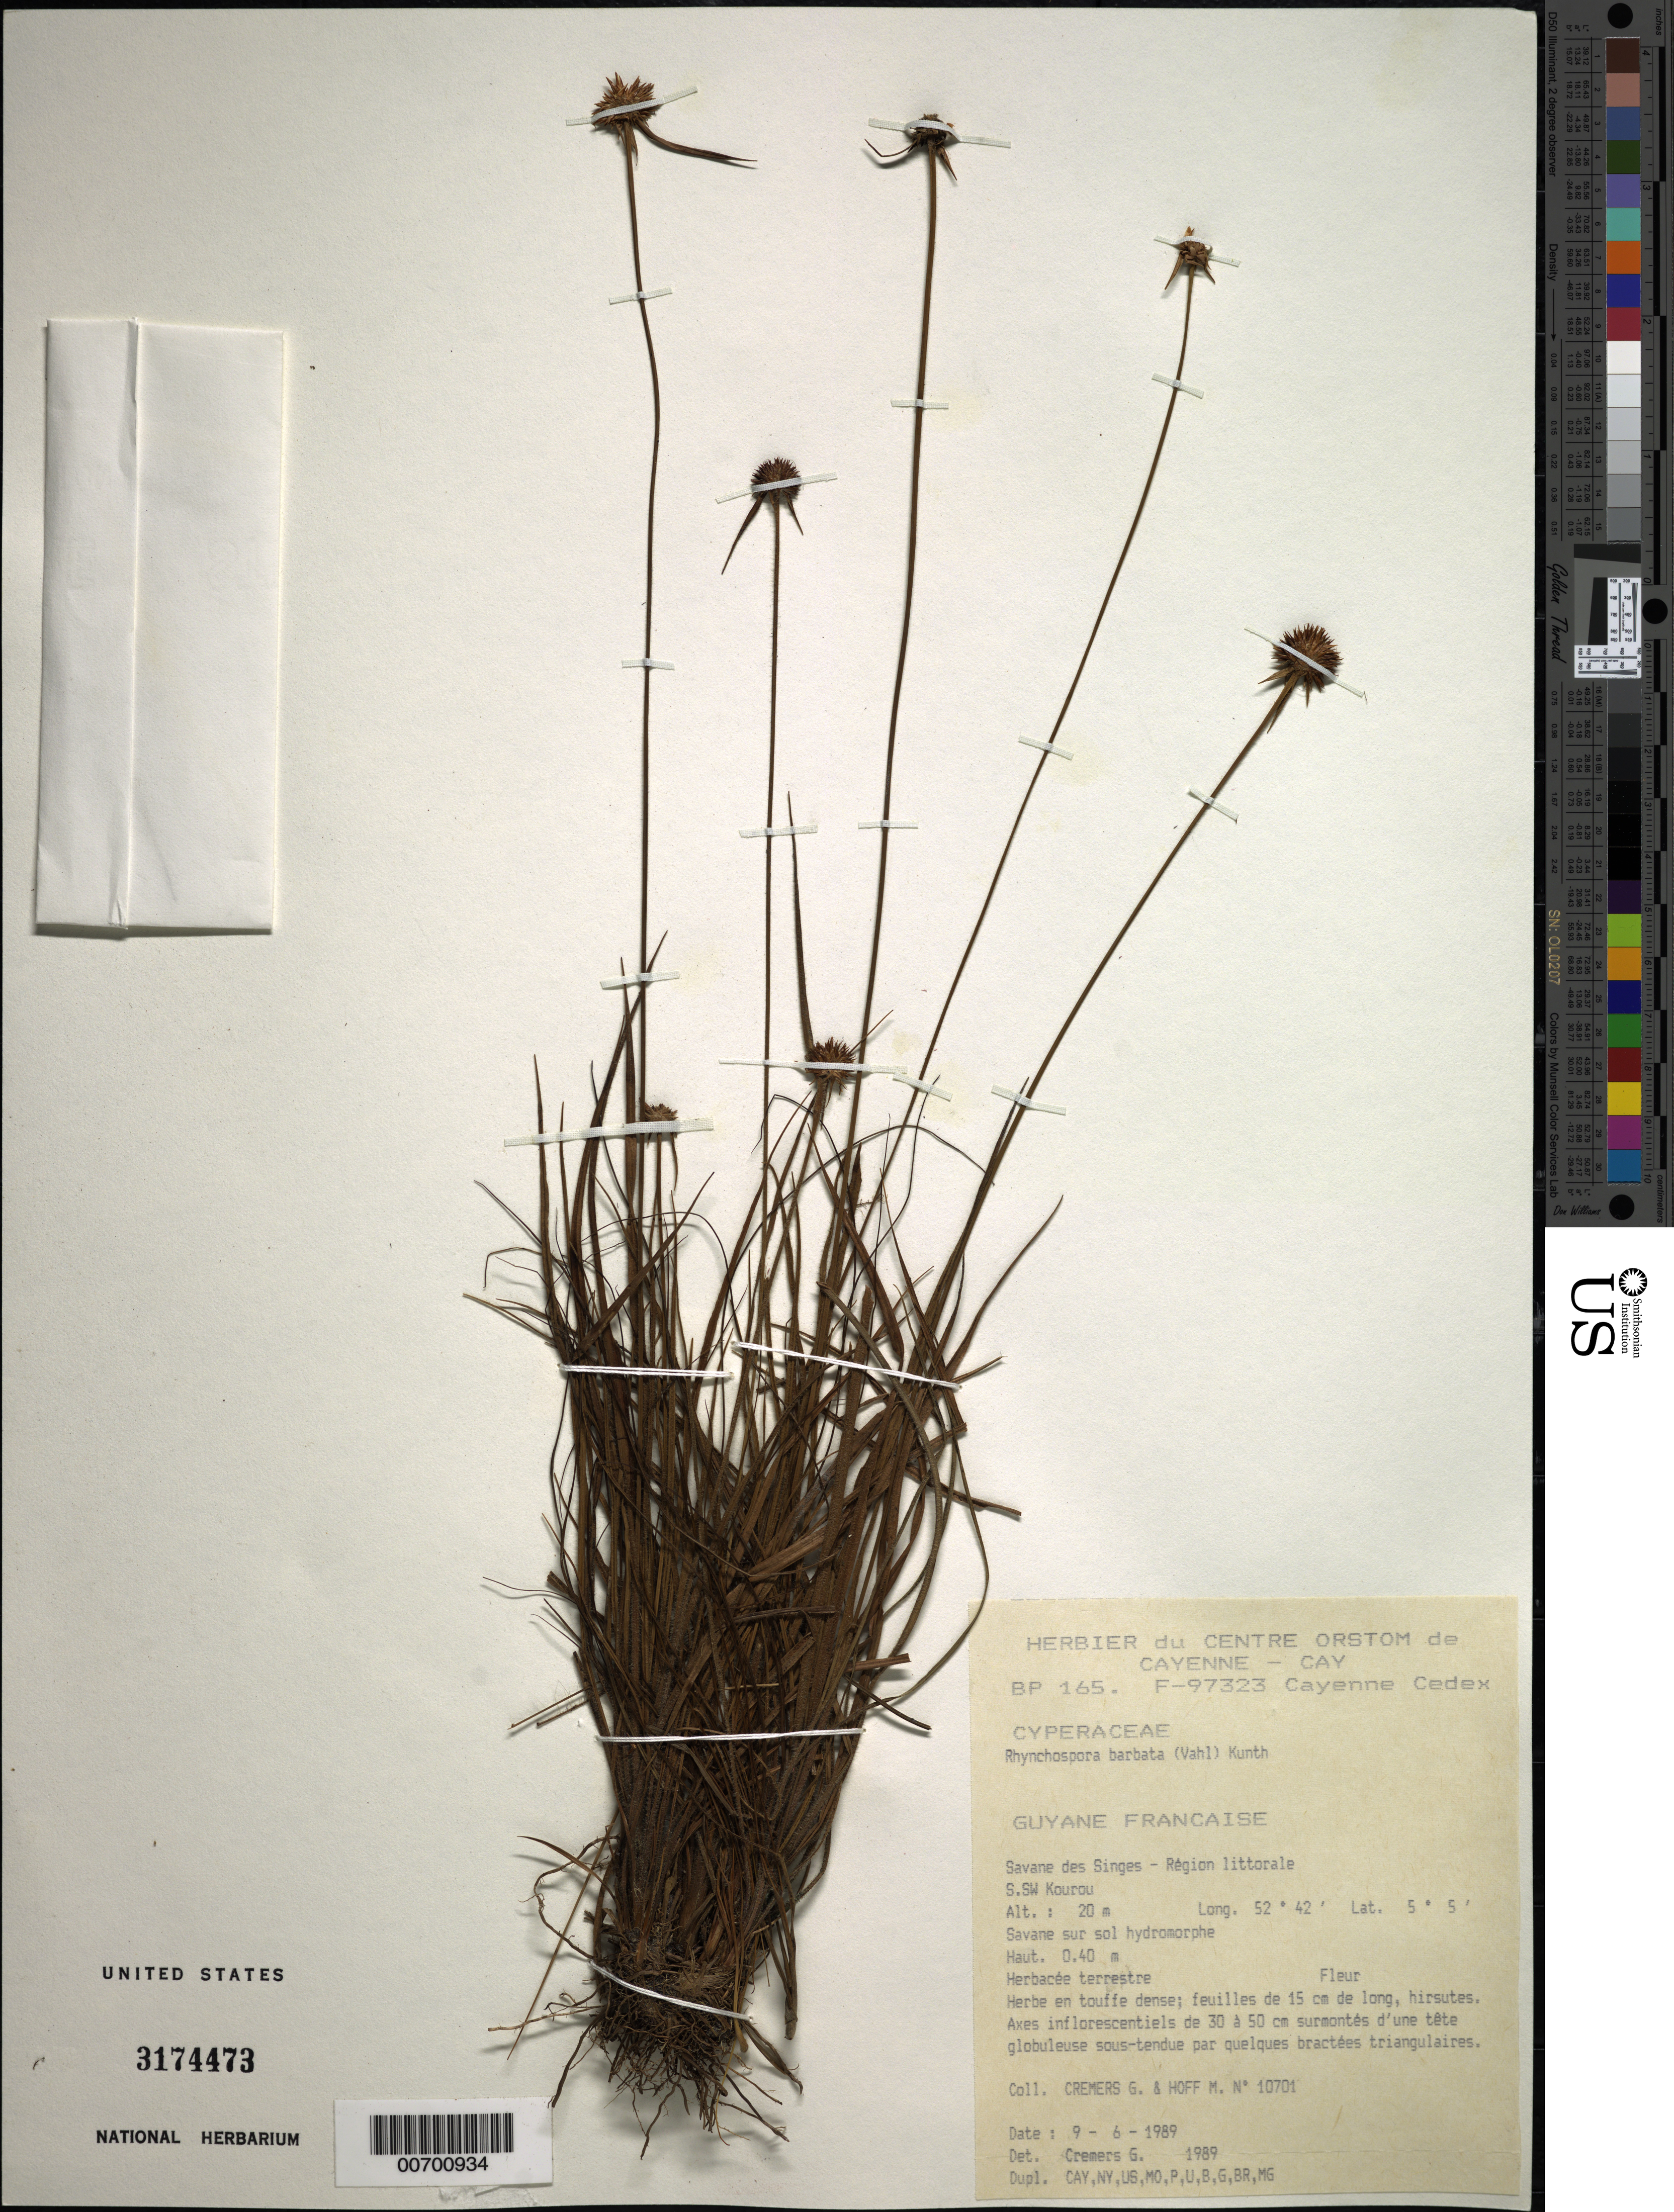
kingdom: Plantae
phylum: Tracheophyta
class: Liliopsida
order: Poales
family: Cyperaceae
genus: Rhynchospora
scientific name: Rhynchospora barbata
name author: (Vahl) Kunth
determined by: Alves, K.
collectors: G. Cremers & M. Hoff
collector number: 10701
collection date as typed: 9-Jun-89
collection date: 1989-06-09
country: French Guiana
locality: Dégrad Saramaca, Bassin du Kourou, SSW Kourou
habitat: Savane sur sol hydromorphe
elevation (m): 20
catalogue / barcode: US 3174473